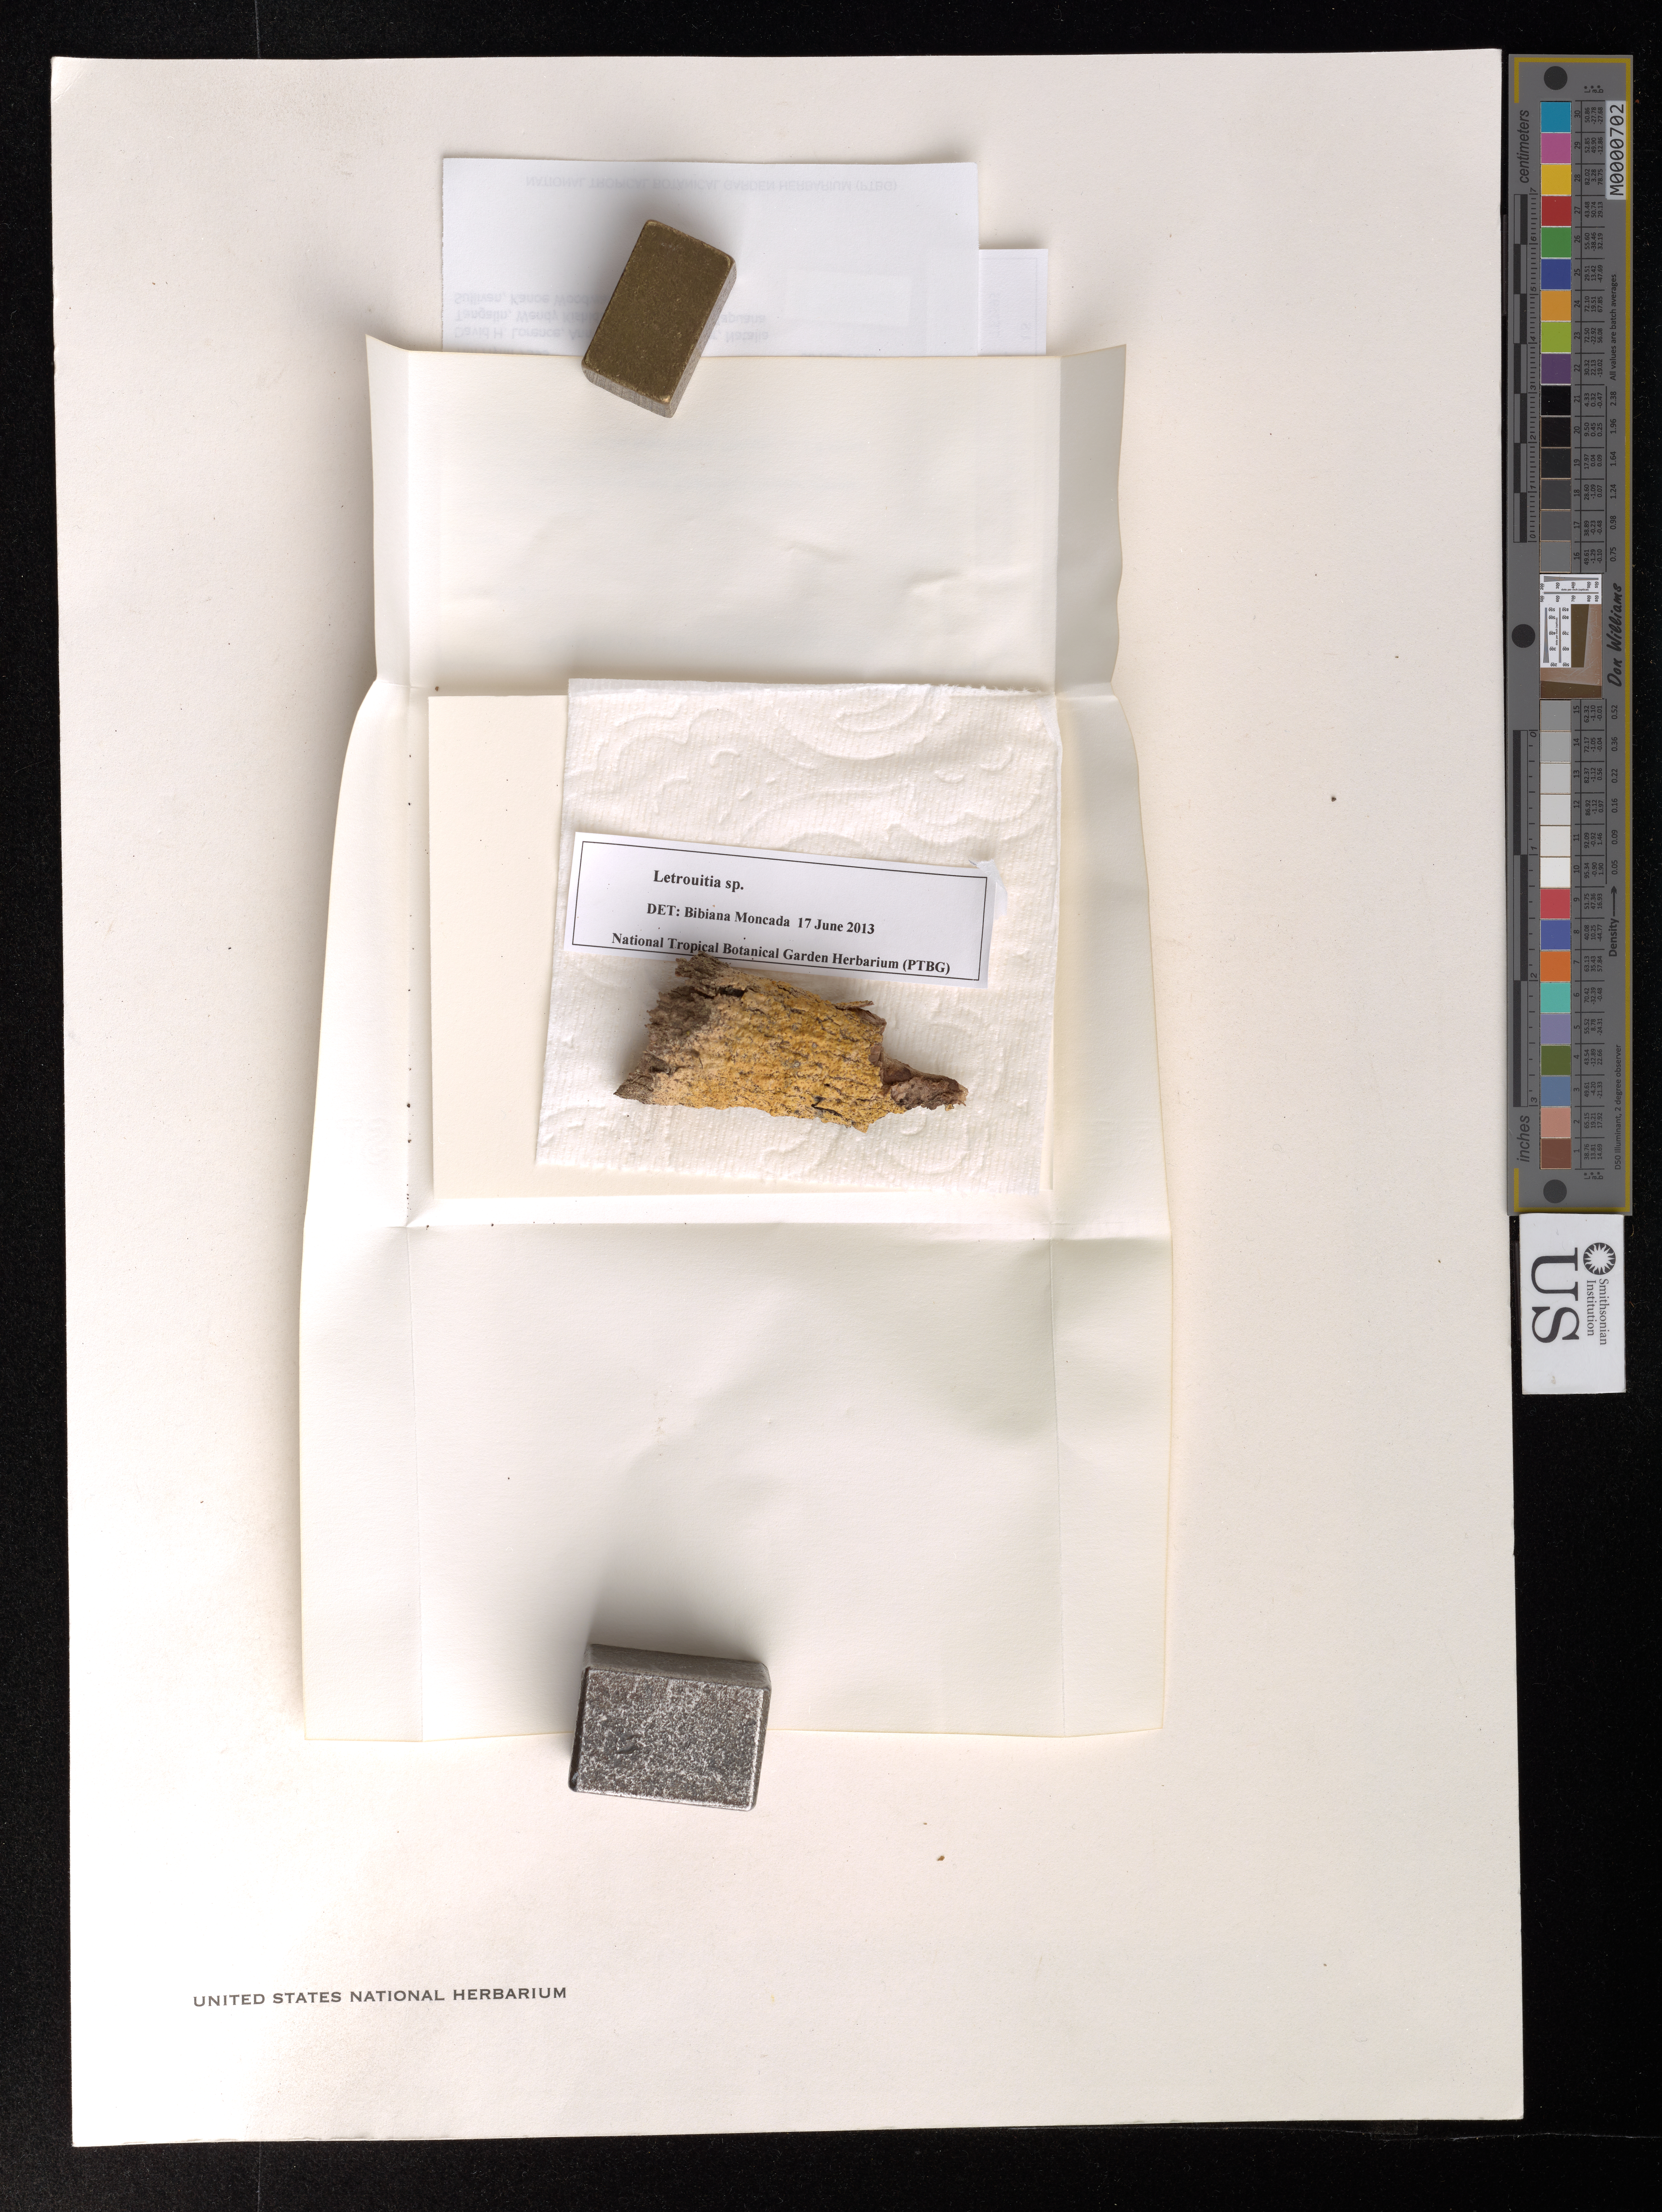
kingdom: Fungi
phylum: Ascomycota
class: Lecanoromycetes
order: Teloschistales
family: Letrouitiaceae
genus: Letrouitia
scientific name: Letrouitia domingensis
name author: (Pers.) Hafellner & Bellem.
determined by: Moncada, B.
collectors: T. Flynn et al.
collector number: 7593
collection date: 2013-02-06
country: United States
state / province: Hawaii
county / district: Kauai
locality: Kauai Waimea District. Mahanaloa Valley.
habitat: Degraded mesic forest. With Aleurites, Pisonia, Diospyros spp., Adiantum, Blechnum. Epiphytic on trunk of Pisonia sandwicensis, NW side, ca. 2 ft above ground level.